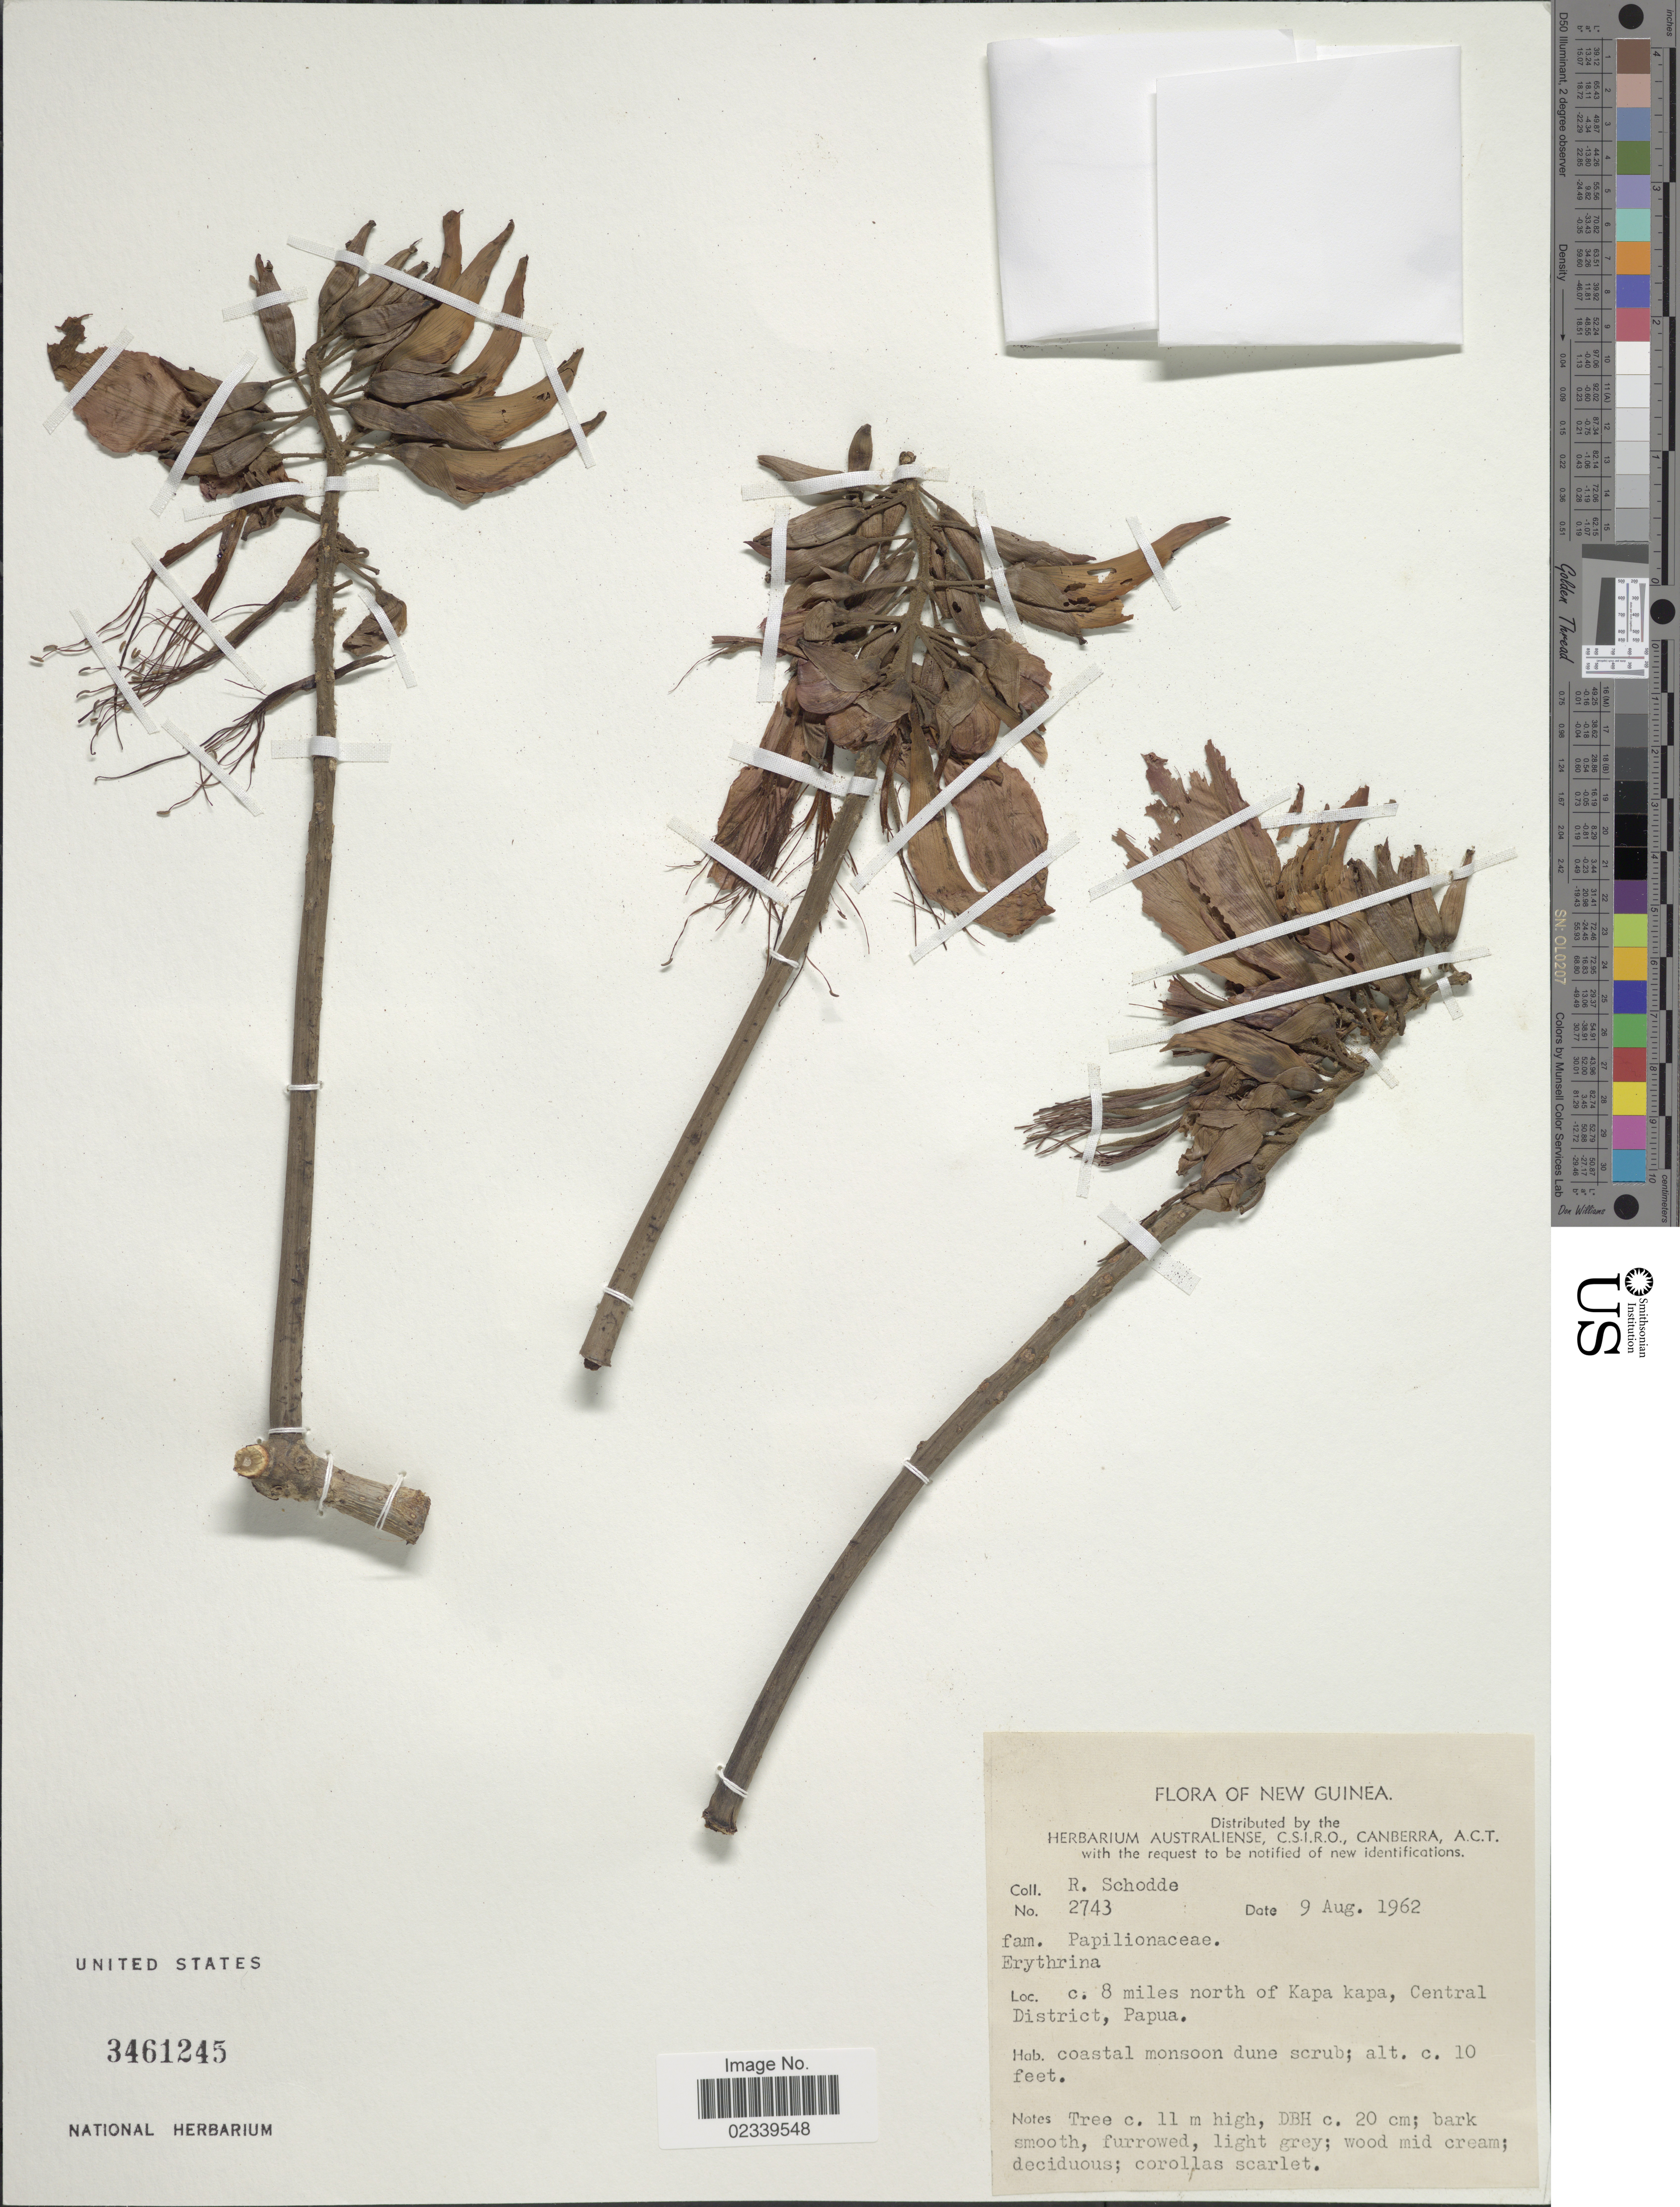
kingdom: Plantae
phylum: Tracheophyta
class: Magnoliopsida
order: Fabales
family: Fabaceae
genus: Erythrina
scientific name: Erythrina sp.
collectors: R. Schodde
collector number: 2743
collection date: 1962-08-09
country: Papua New Guinea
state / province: Central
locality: New Guinea, 8 miles north of Kapa kapa, Central District, Papua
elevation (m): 3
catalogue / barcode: US 3461245